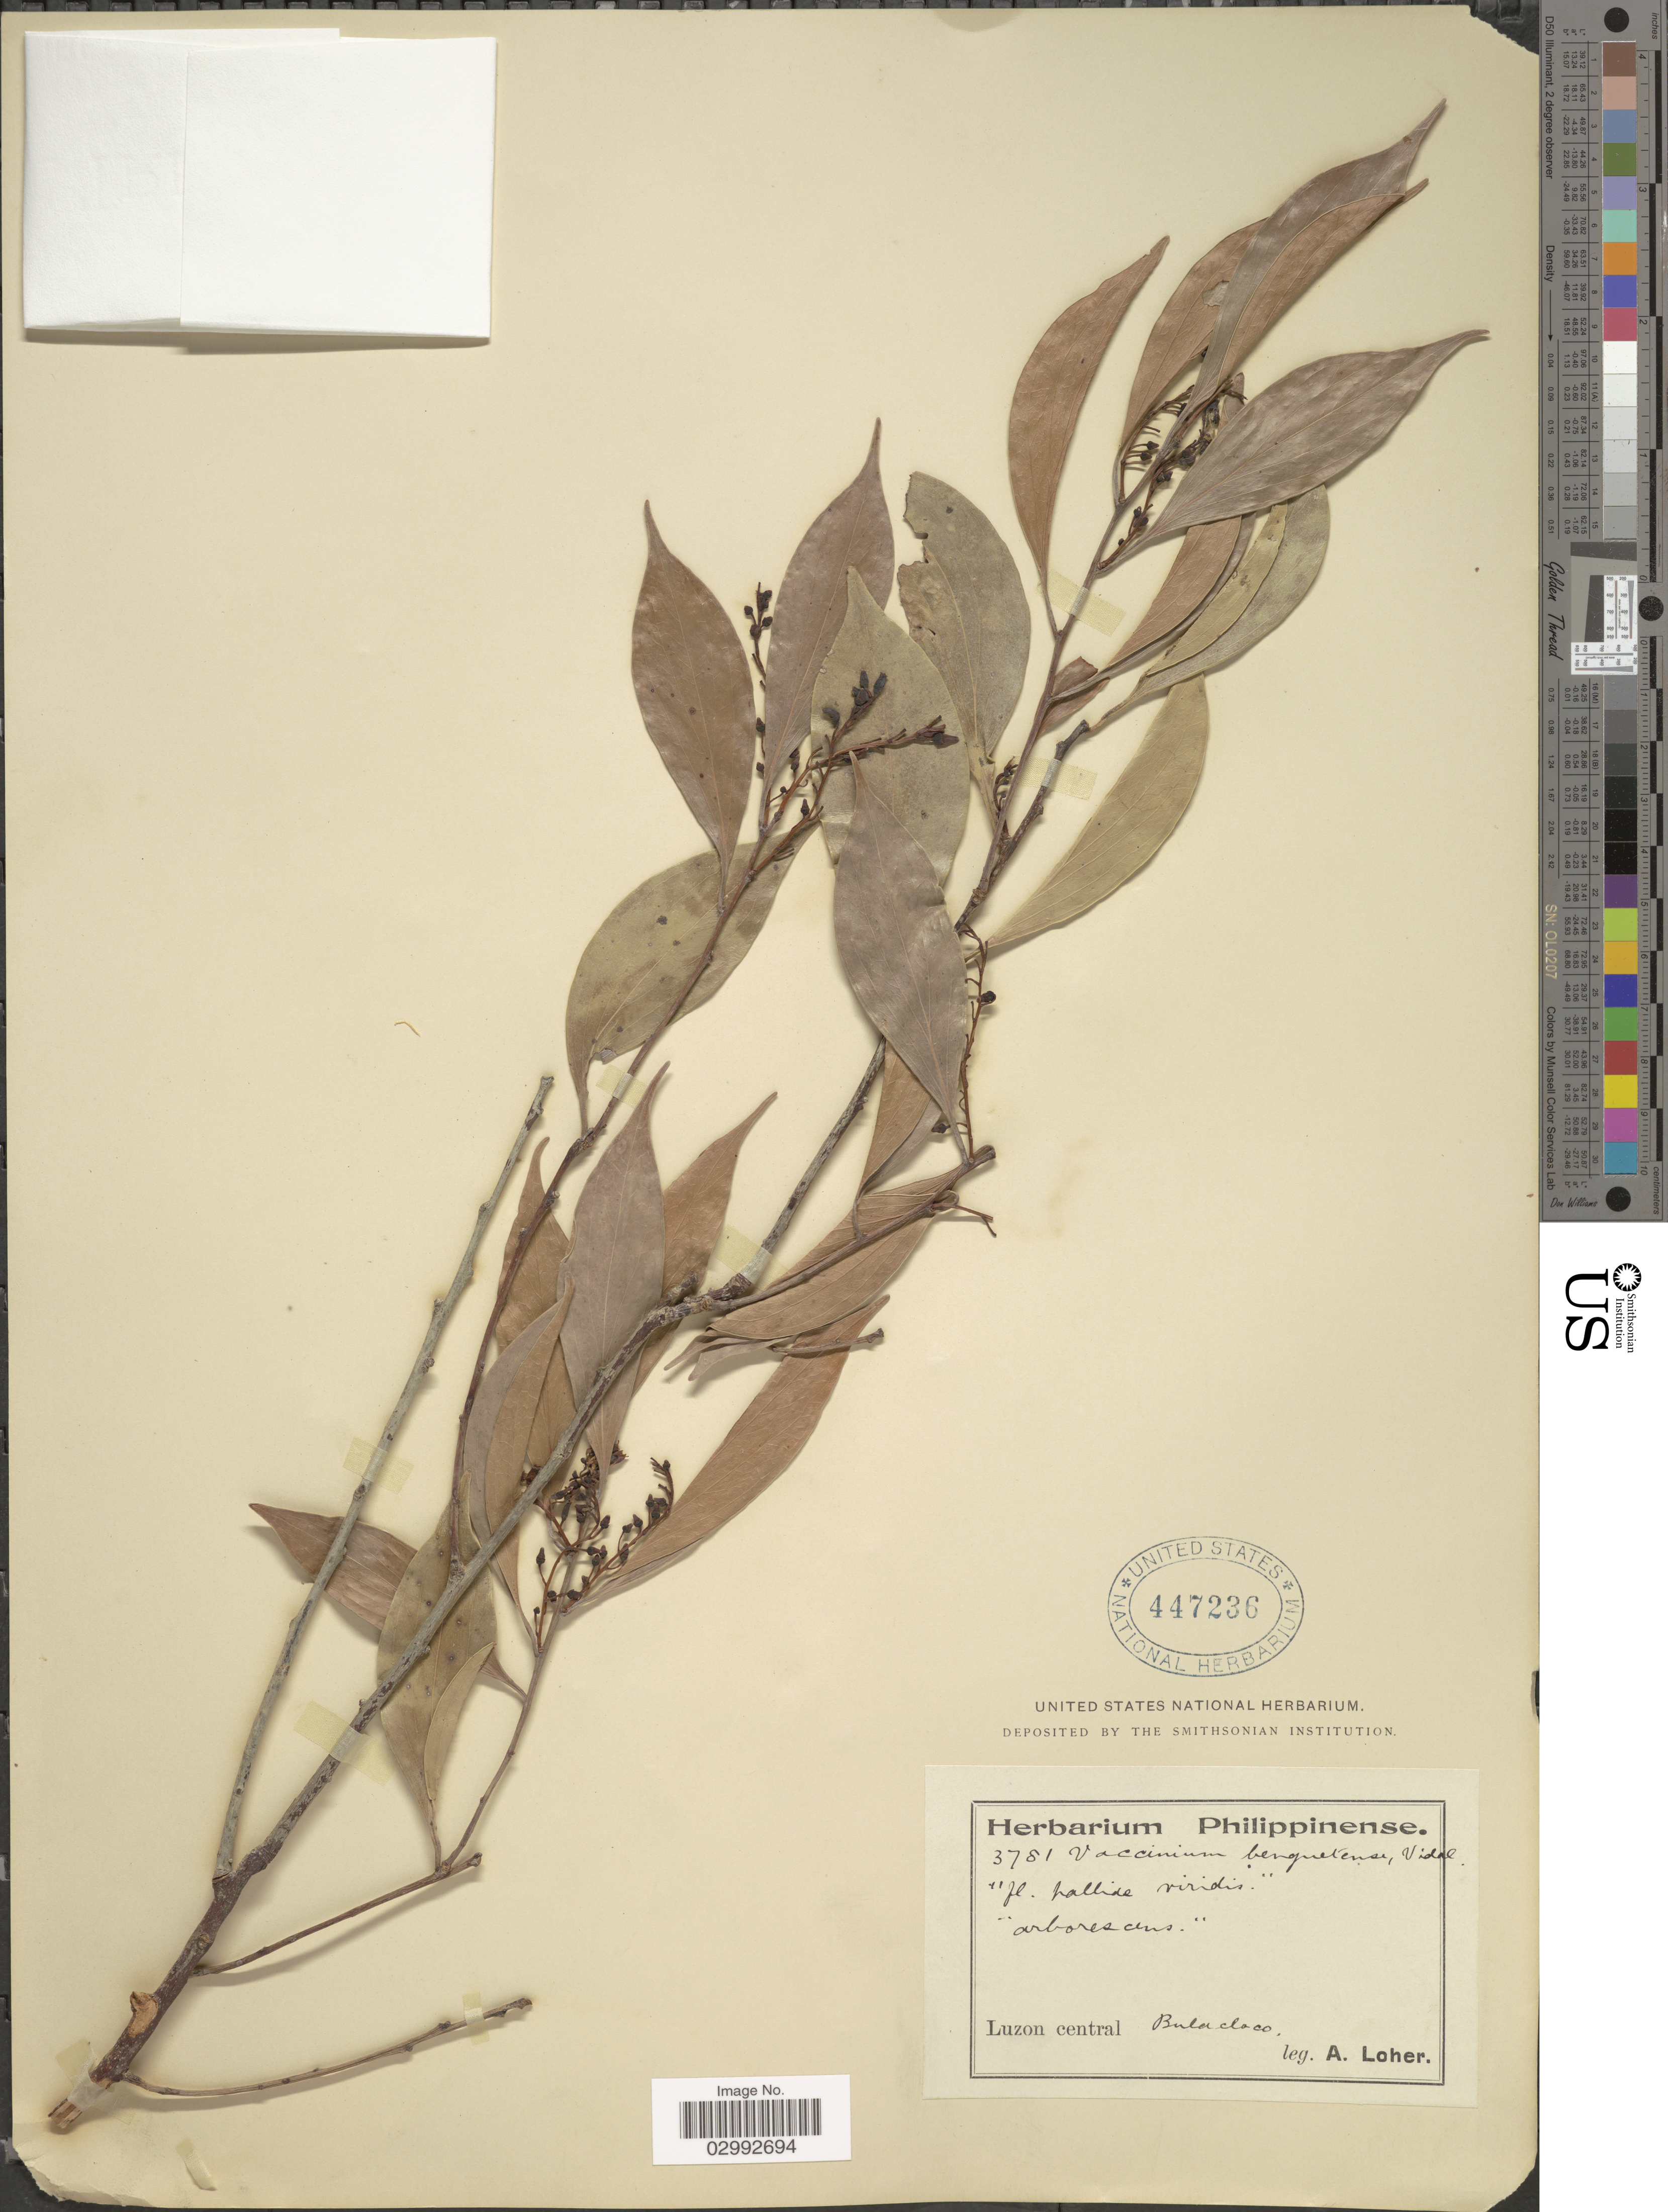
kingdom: Plantae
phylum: Tracheophyta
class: Magnoliopsida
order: Ericales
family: Ericaceae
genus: Vaccinium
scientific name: Vaccinium benguetense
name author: S. Vidal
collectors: A. Loher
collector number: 3781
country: Philippines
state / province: Central Luzon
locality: Luzon Central, Bulacloco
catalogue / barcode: US 447236